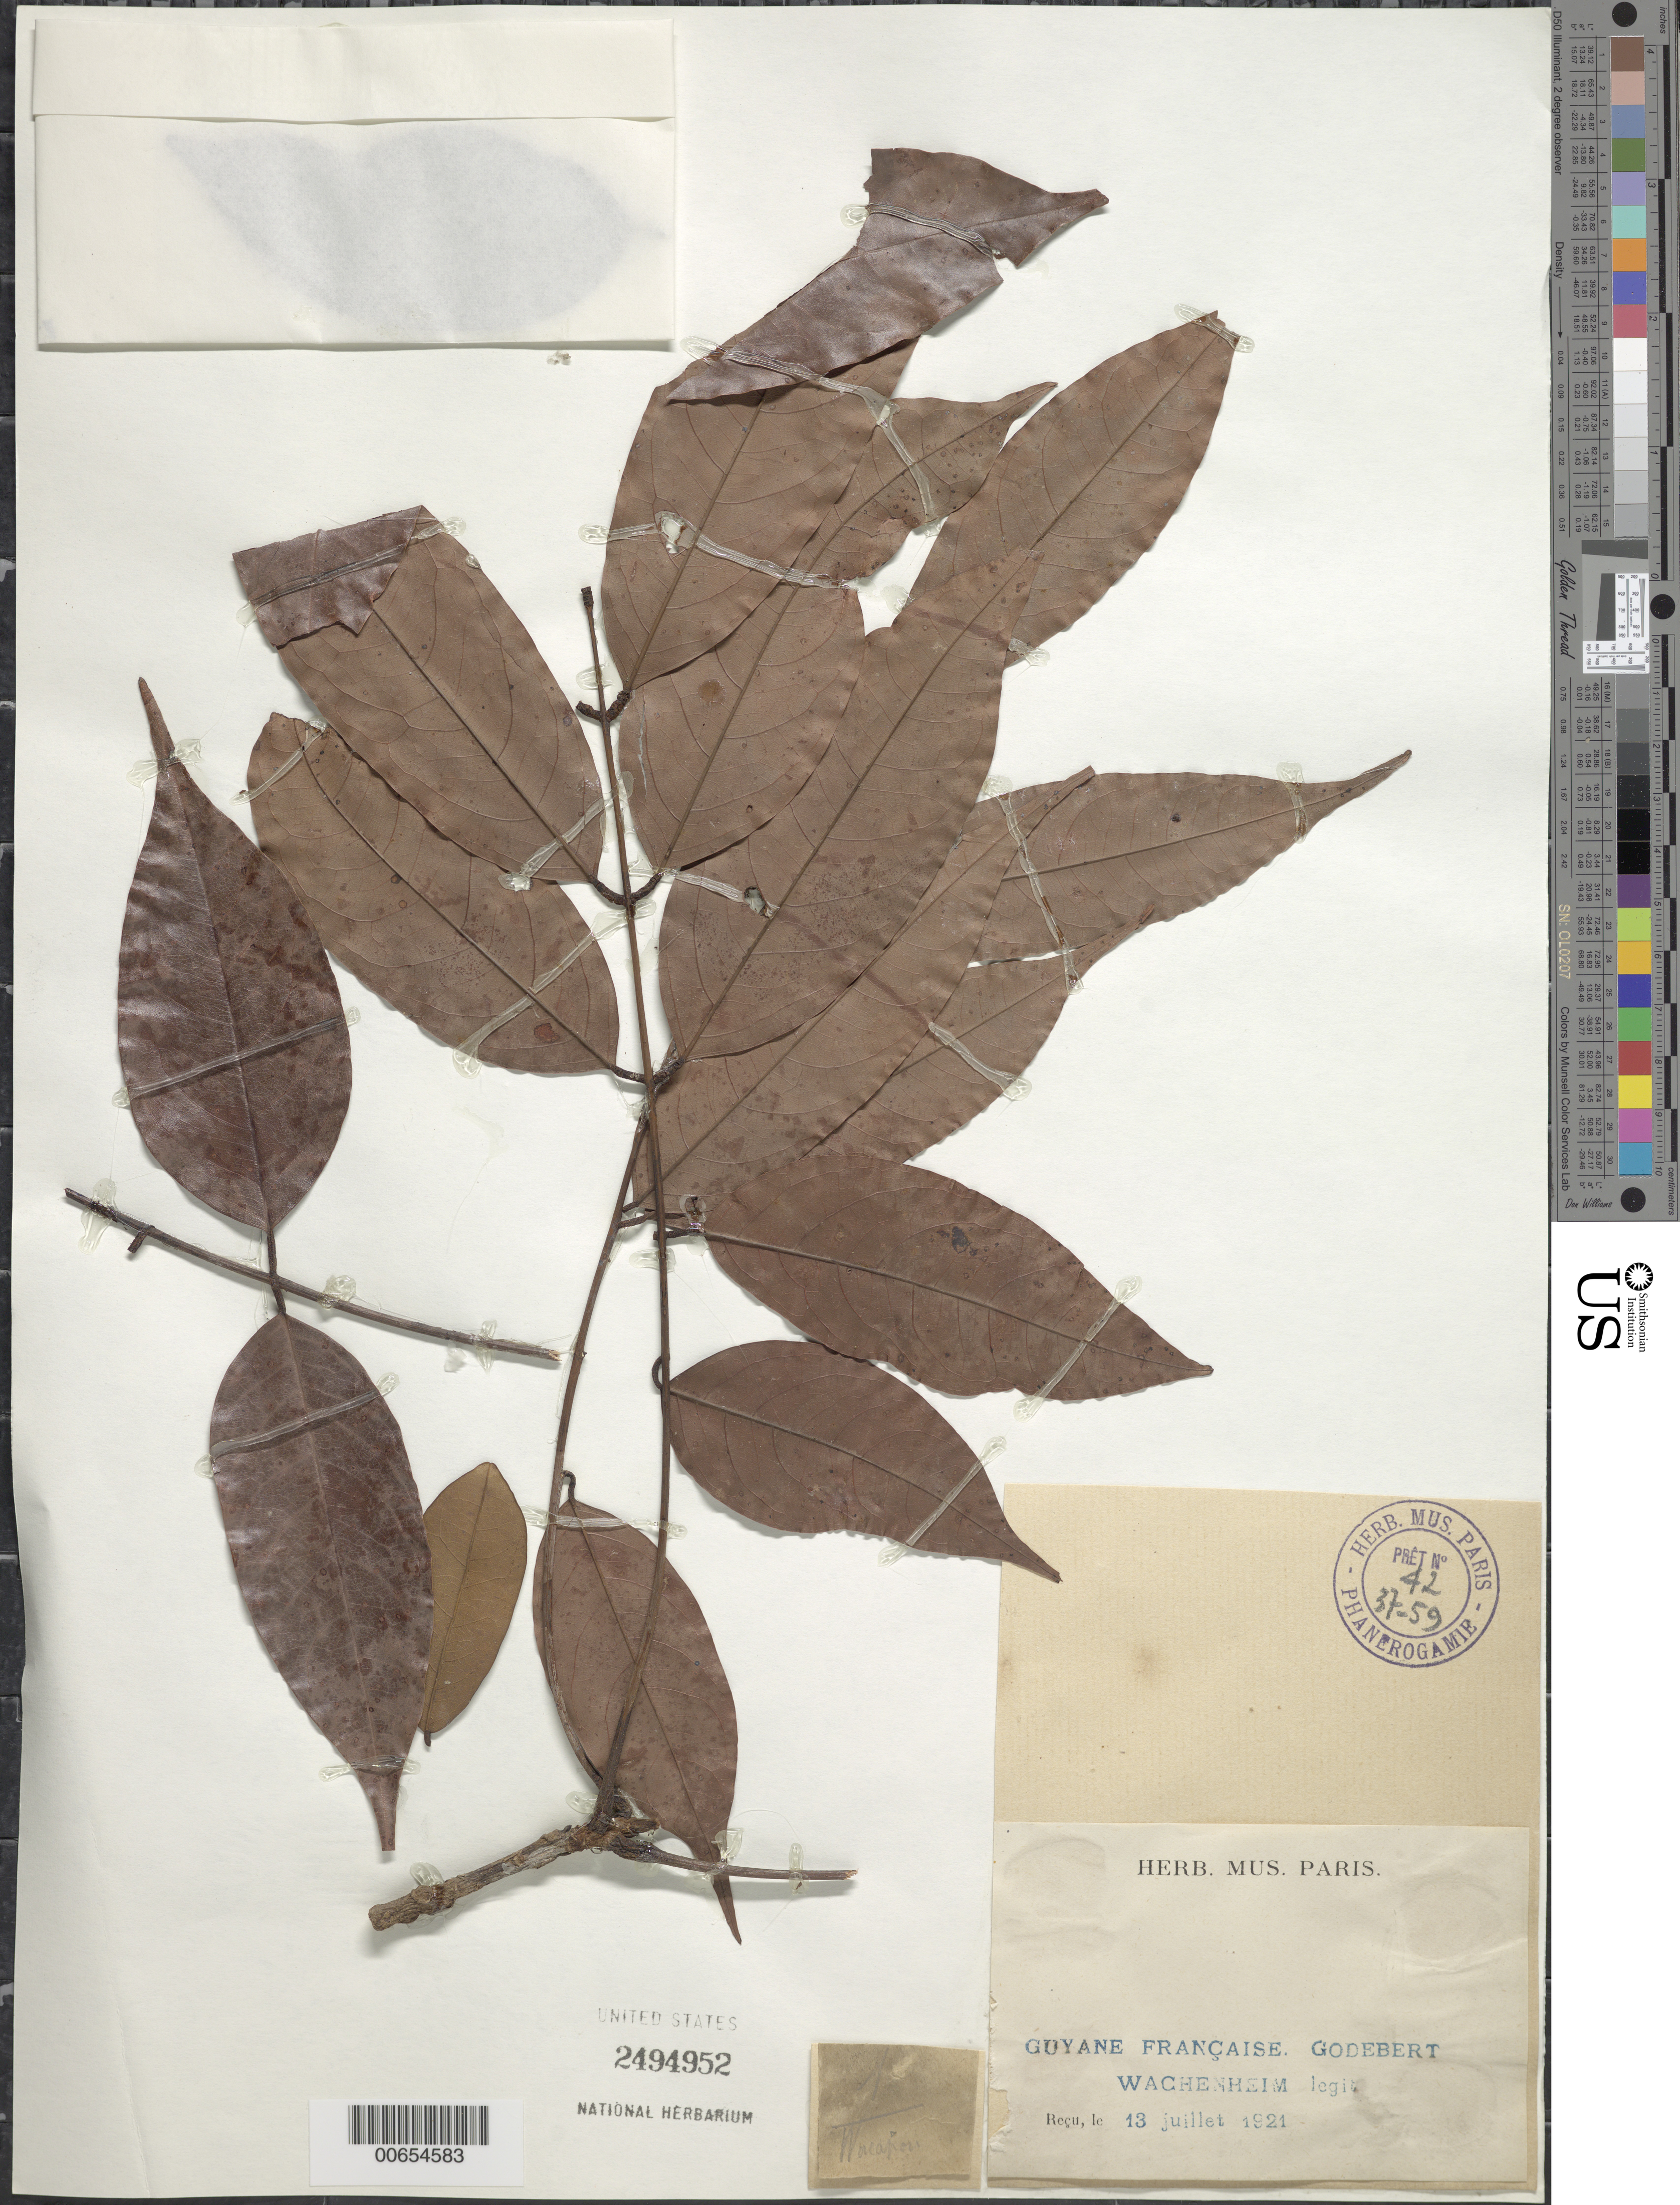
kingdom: Plantae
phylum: Tracheophyta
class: Magnoliopsida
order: Fabales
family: Fabaceae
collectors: G. Wachenheim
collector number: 1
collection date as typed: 13-Jul-21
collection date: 1921-07-13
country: French Guiana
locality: Godebert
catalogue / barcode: US 2494952